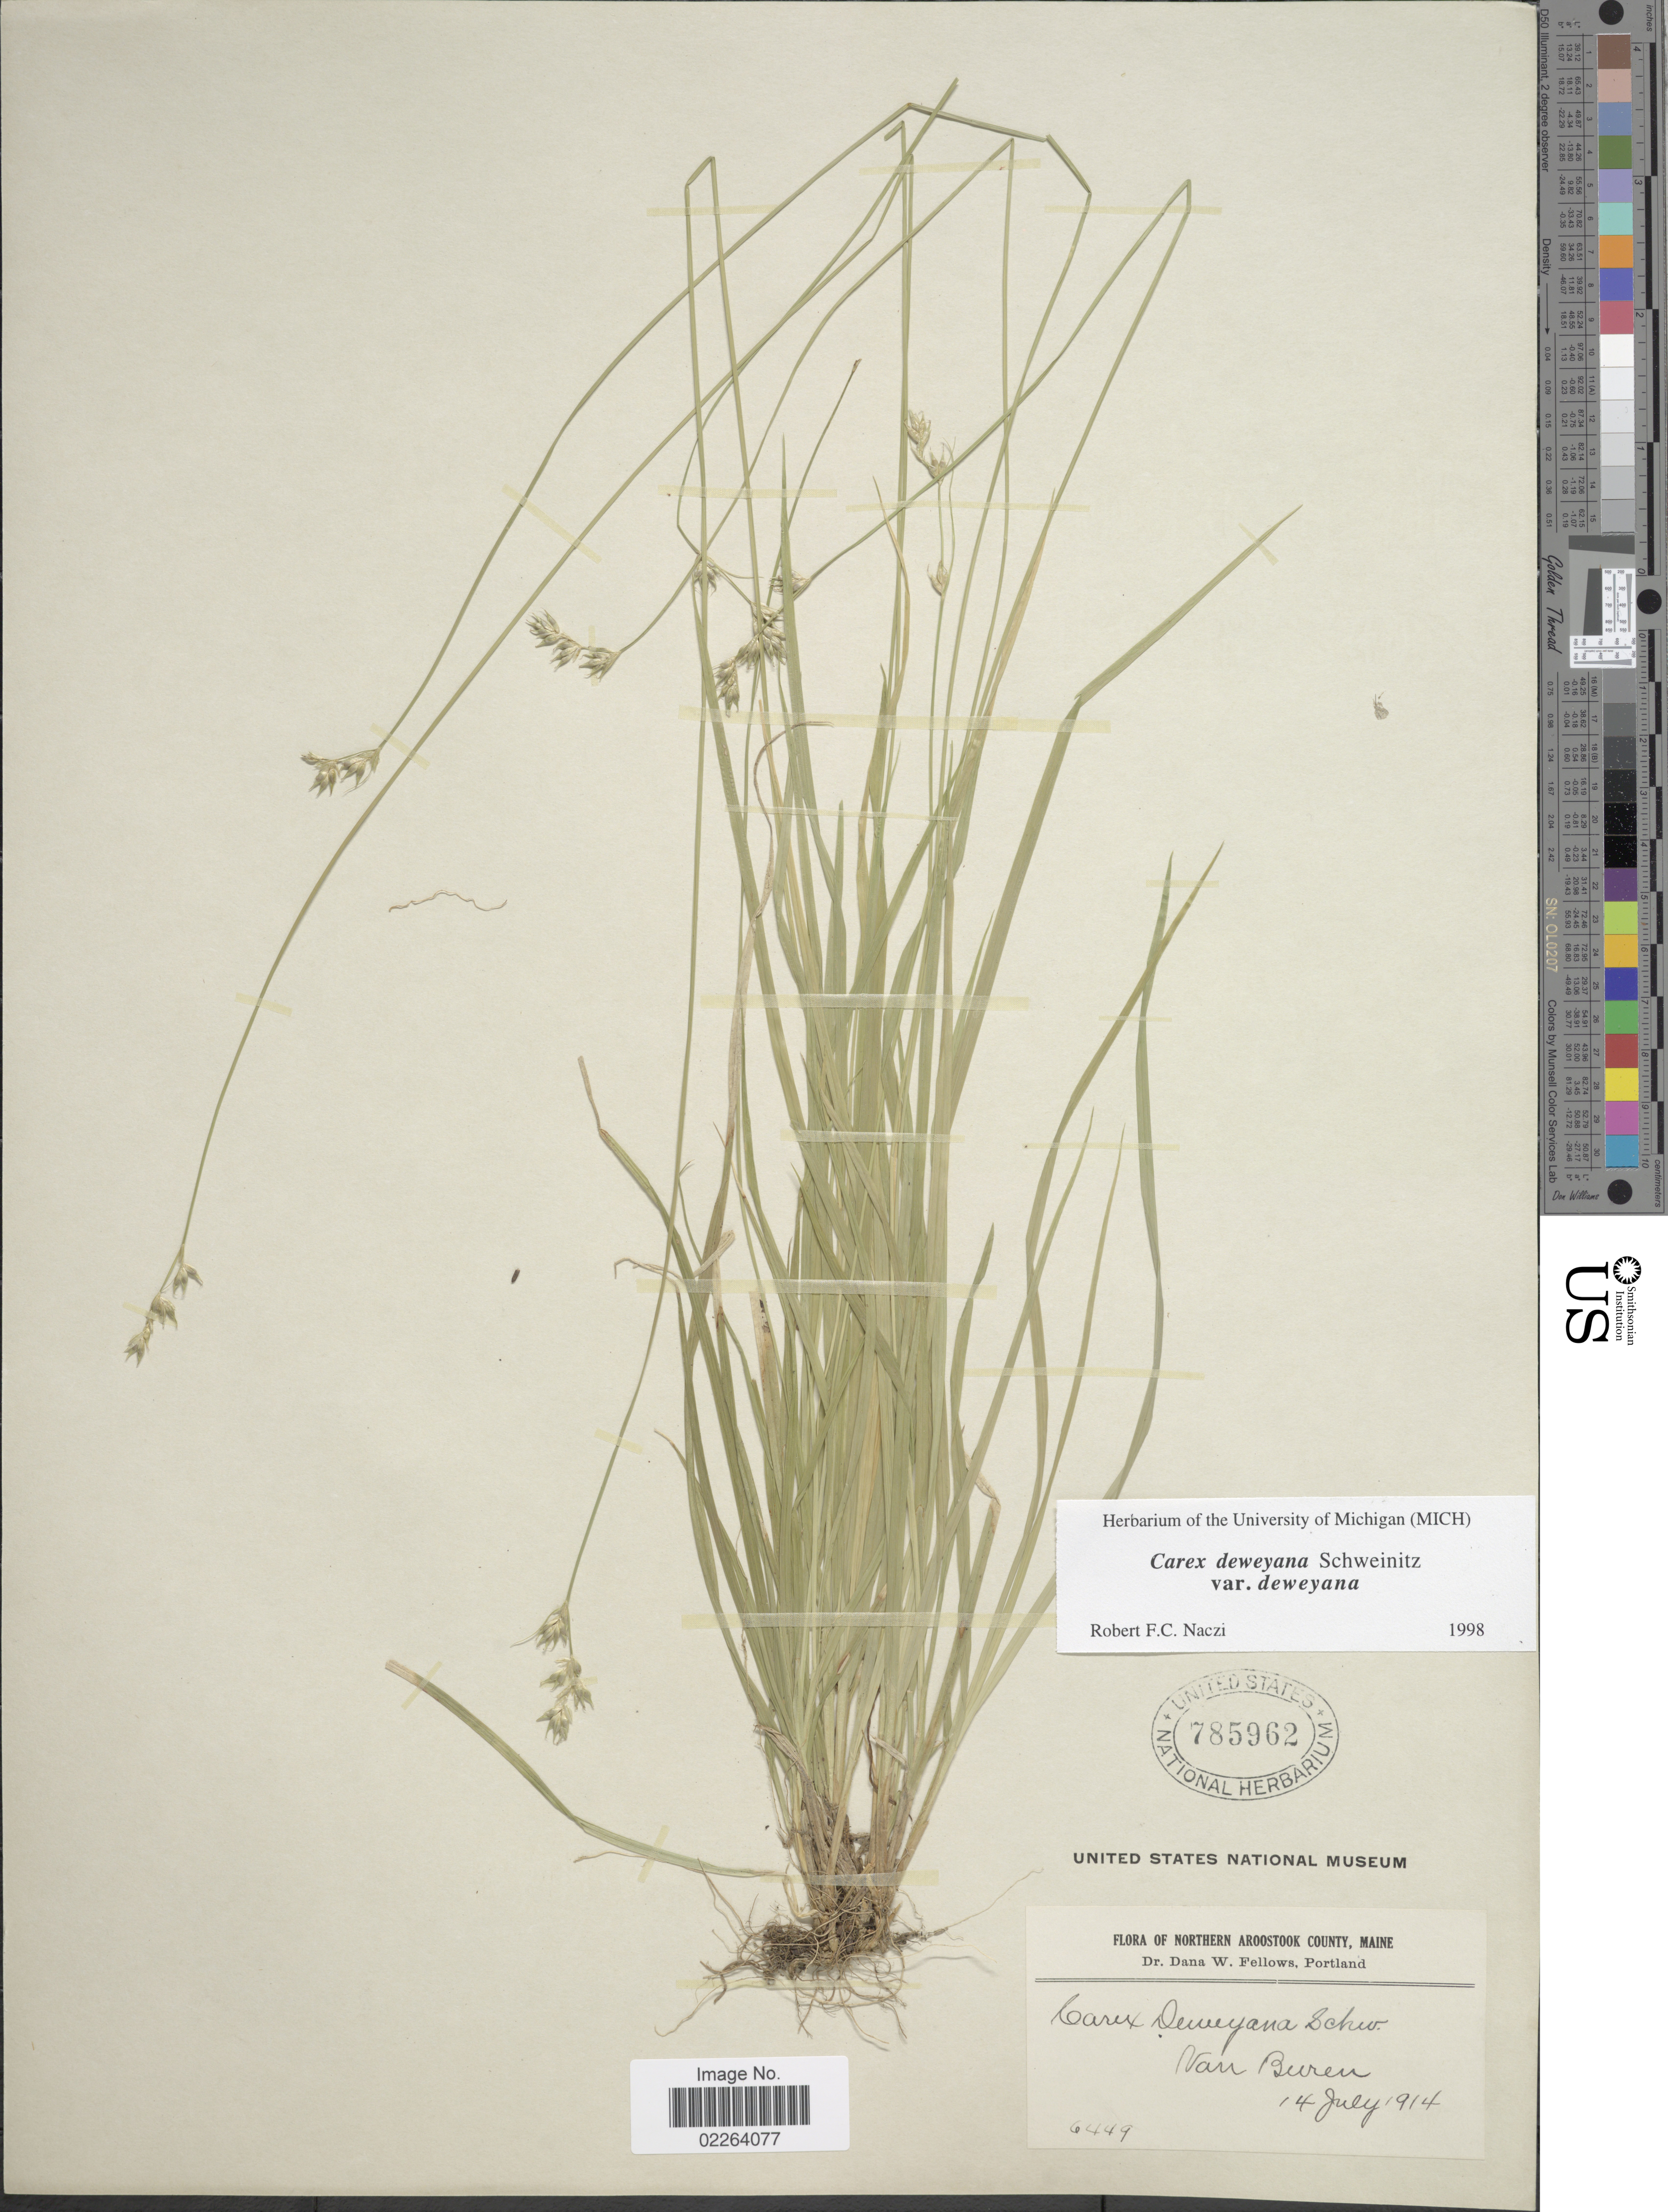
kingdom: Plantae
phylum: Tracheophyta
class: Liliopsida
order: Poales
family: Cyperaceae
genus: Carex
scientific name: Carex deweyana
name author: Schwein.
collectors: D. W. Fellows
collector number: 6449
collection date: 1914-07-14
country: United States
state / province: Maine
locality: Northern Aroostook County, Von Bureu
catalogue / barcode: US 785962